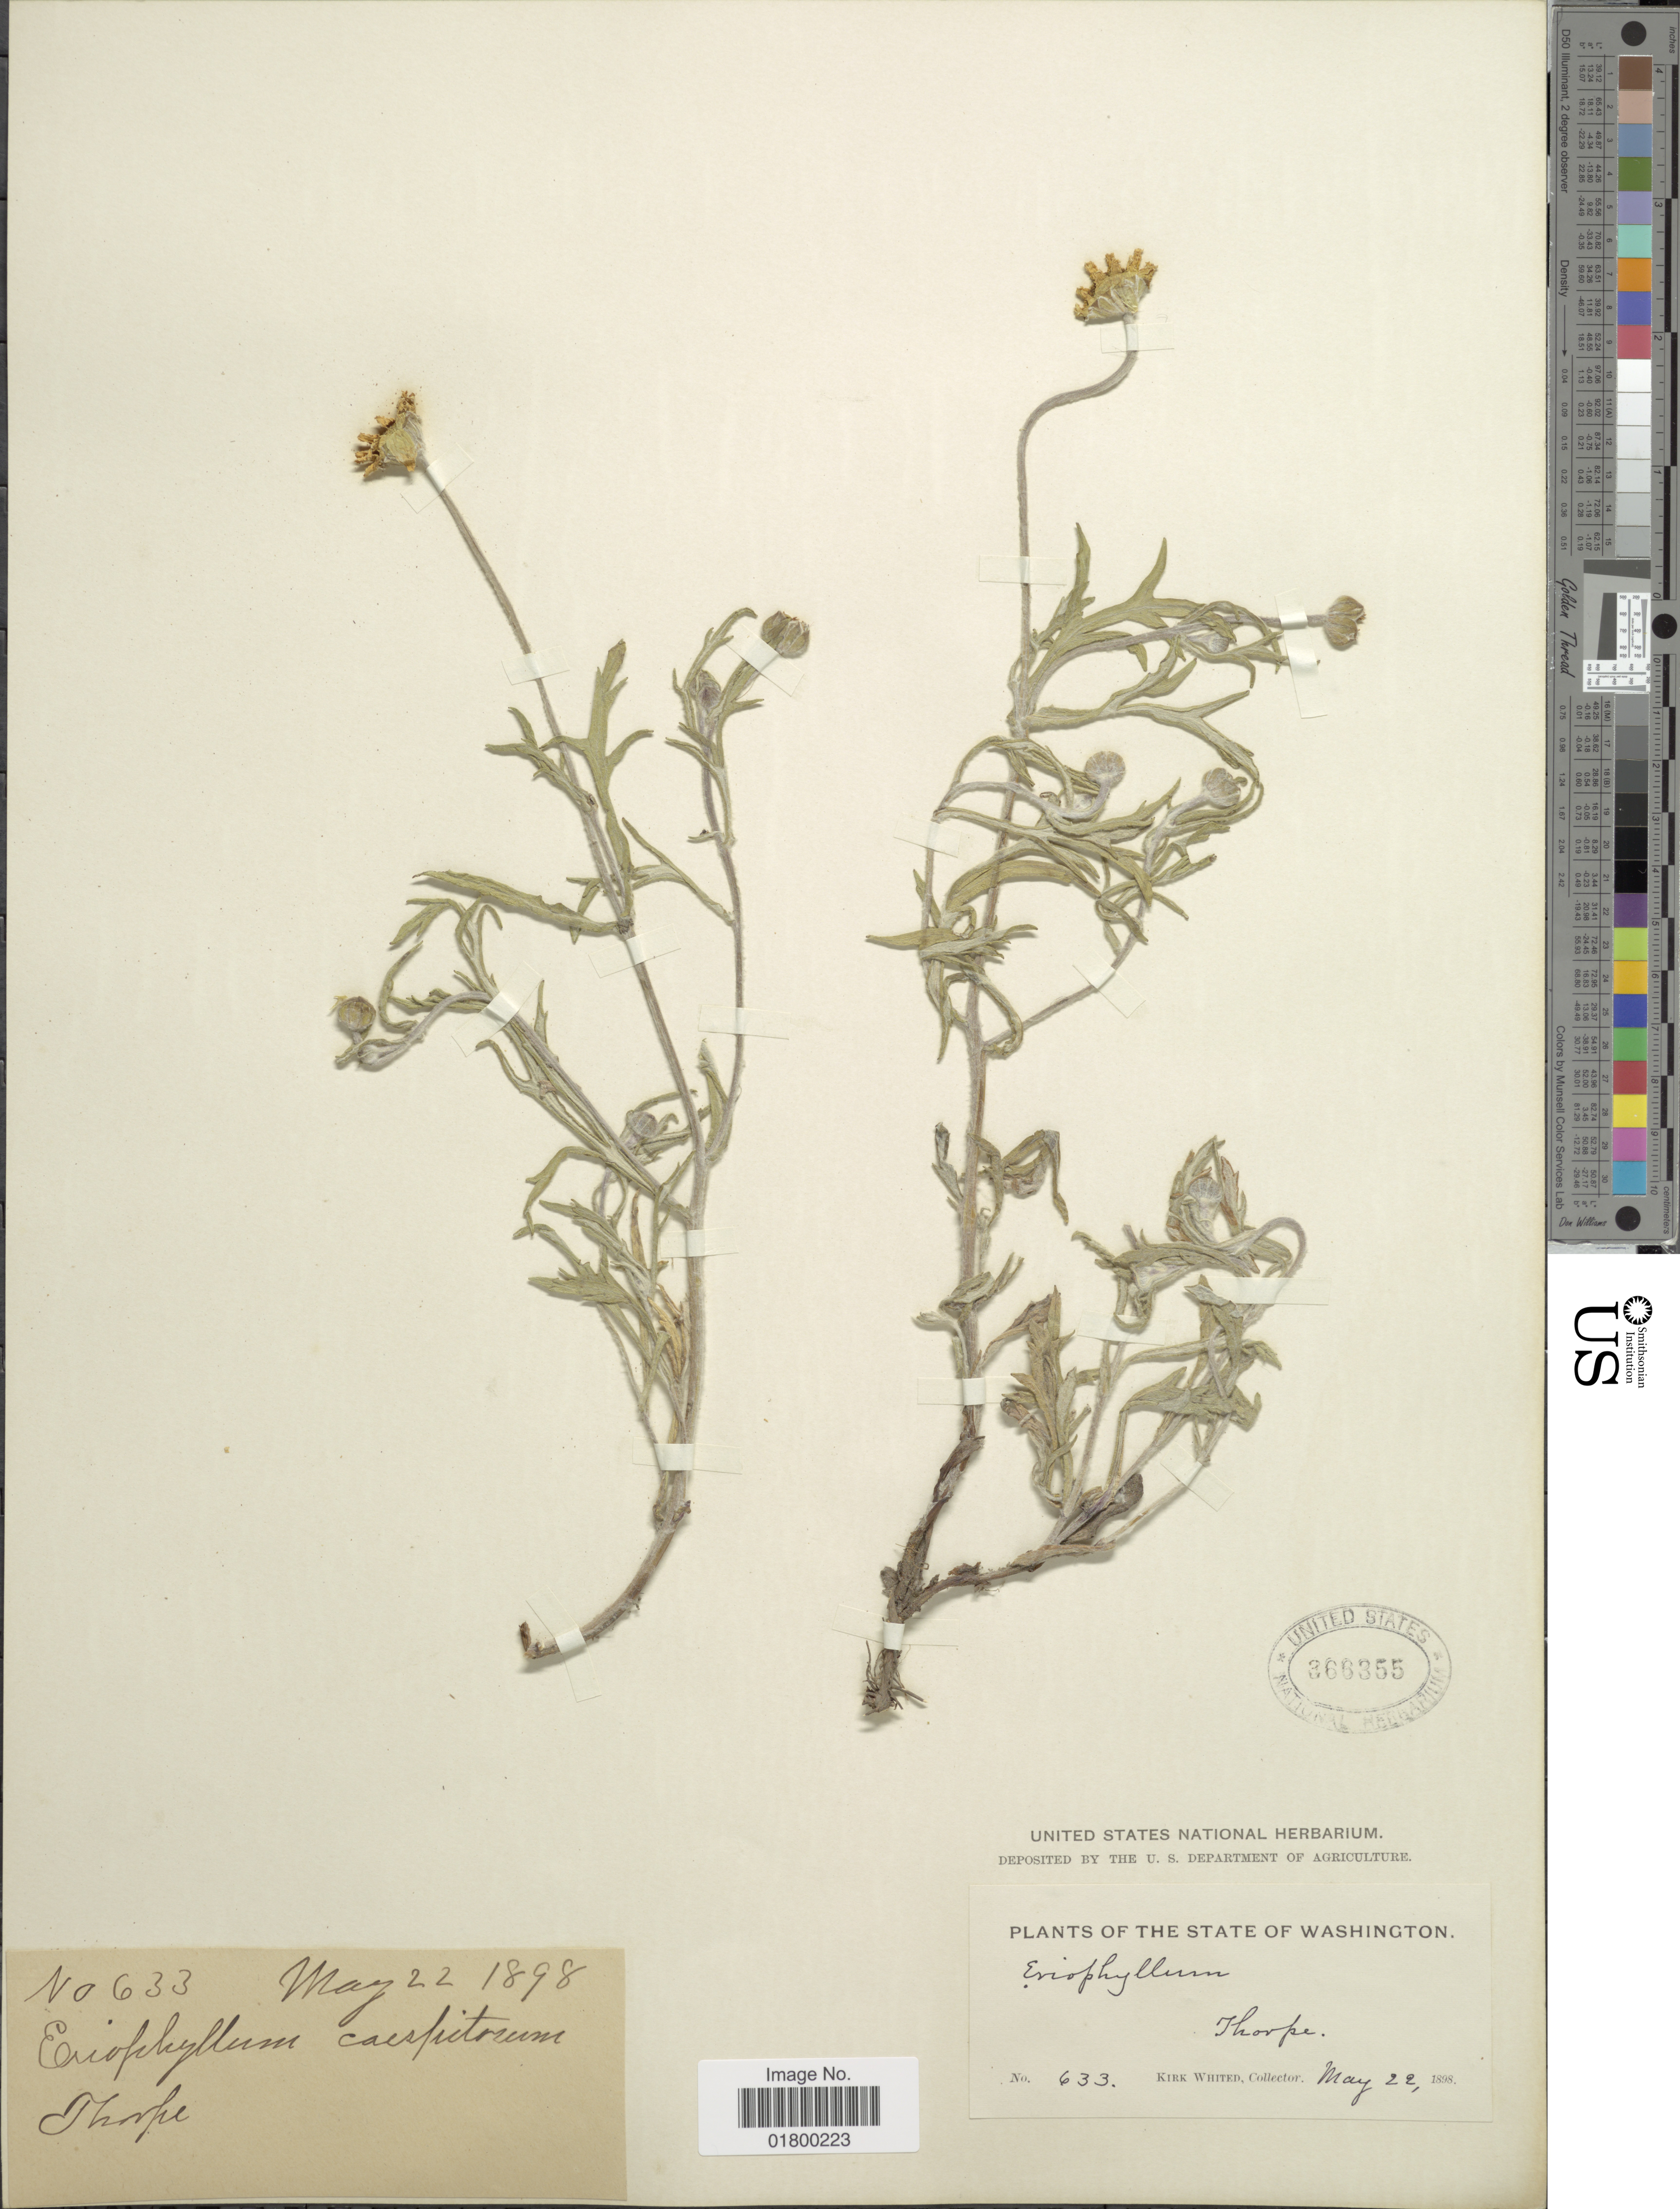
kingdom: Plantae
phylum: Tracheophyta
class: Magnoliopsida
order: Asterales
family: Asteraceae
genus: Eriophyllum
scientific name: Eriophyllum lanatum var. achillioides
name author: (DC.) Jeps.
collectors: K. Whited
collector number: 633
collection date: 1898-05-22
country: United States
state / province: Washington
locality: The State of Washington, Thorpe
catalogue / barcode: US 366355